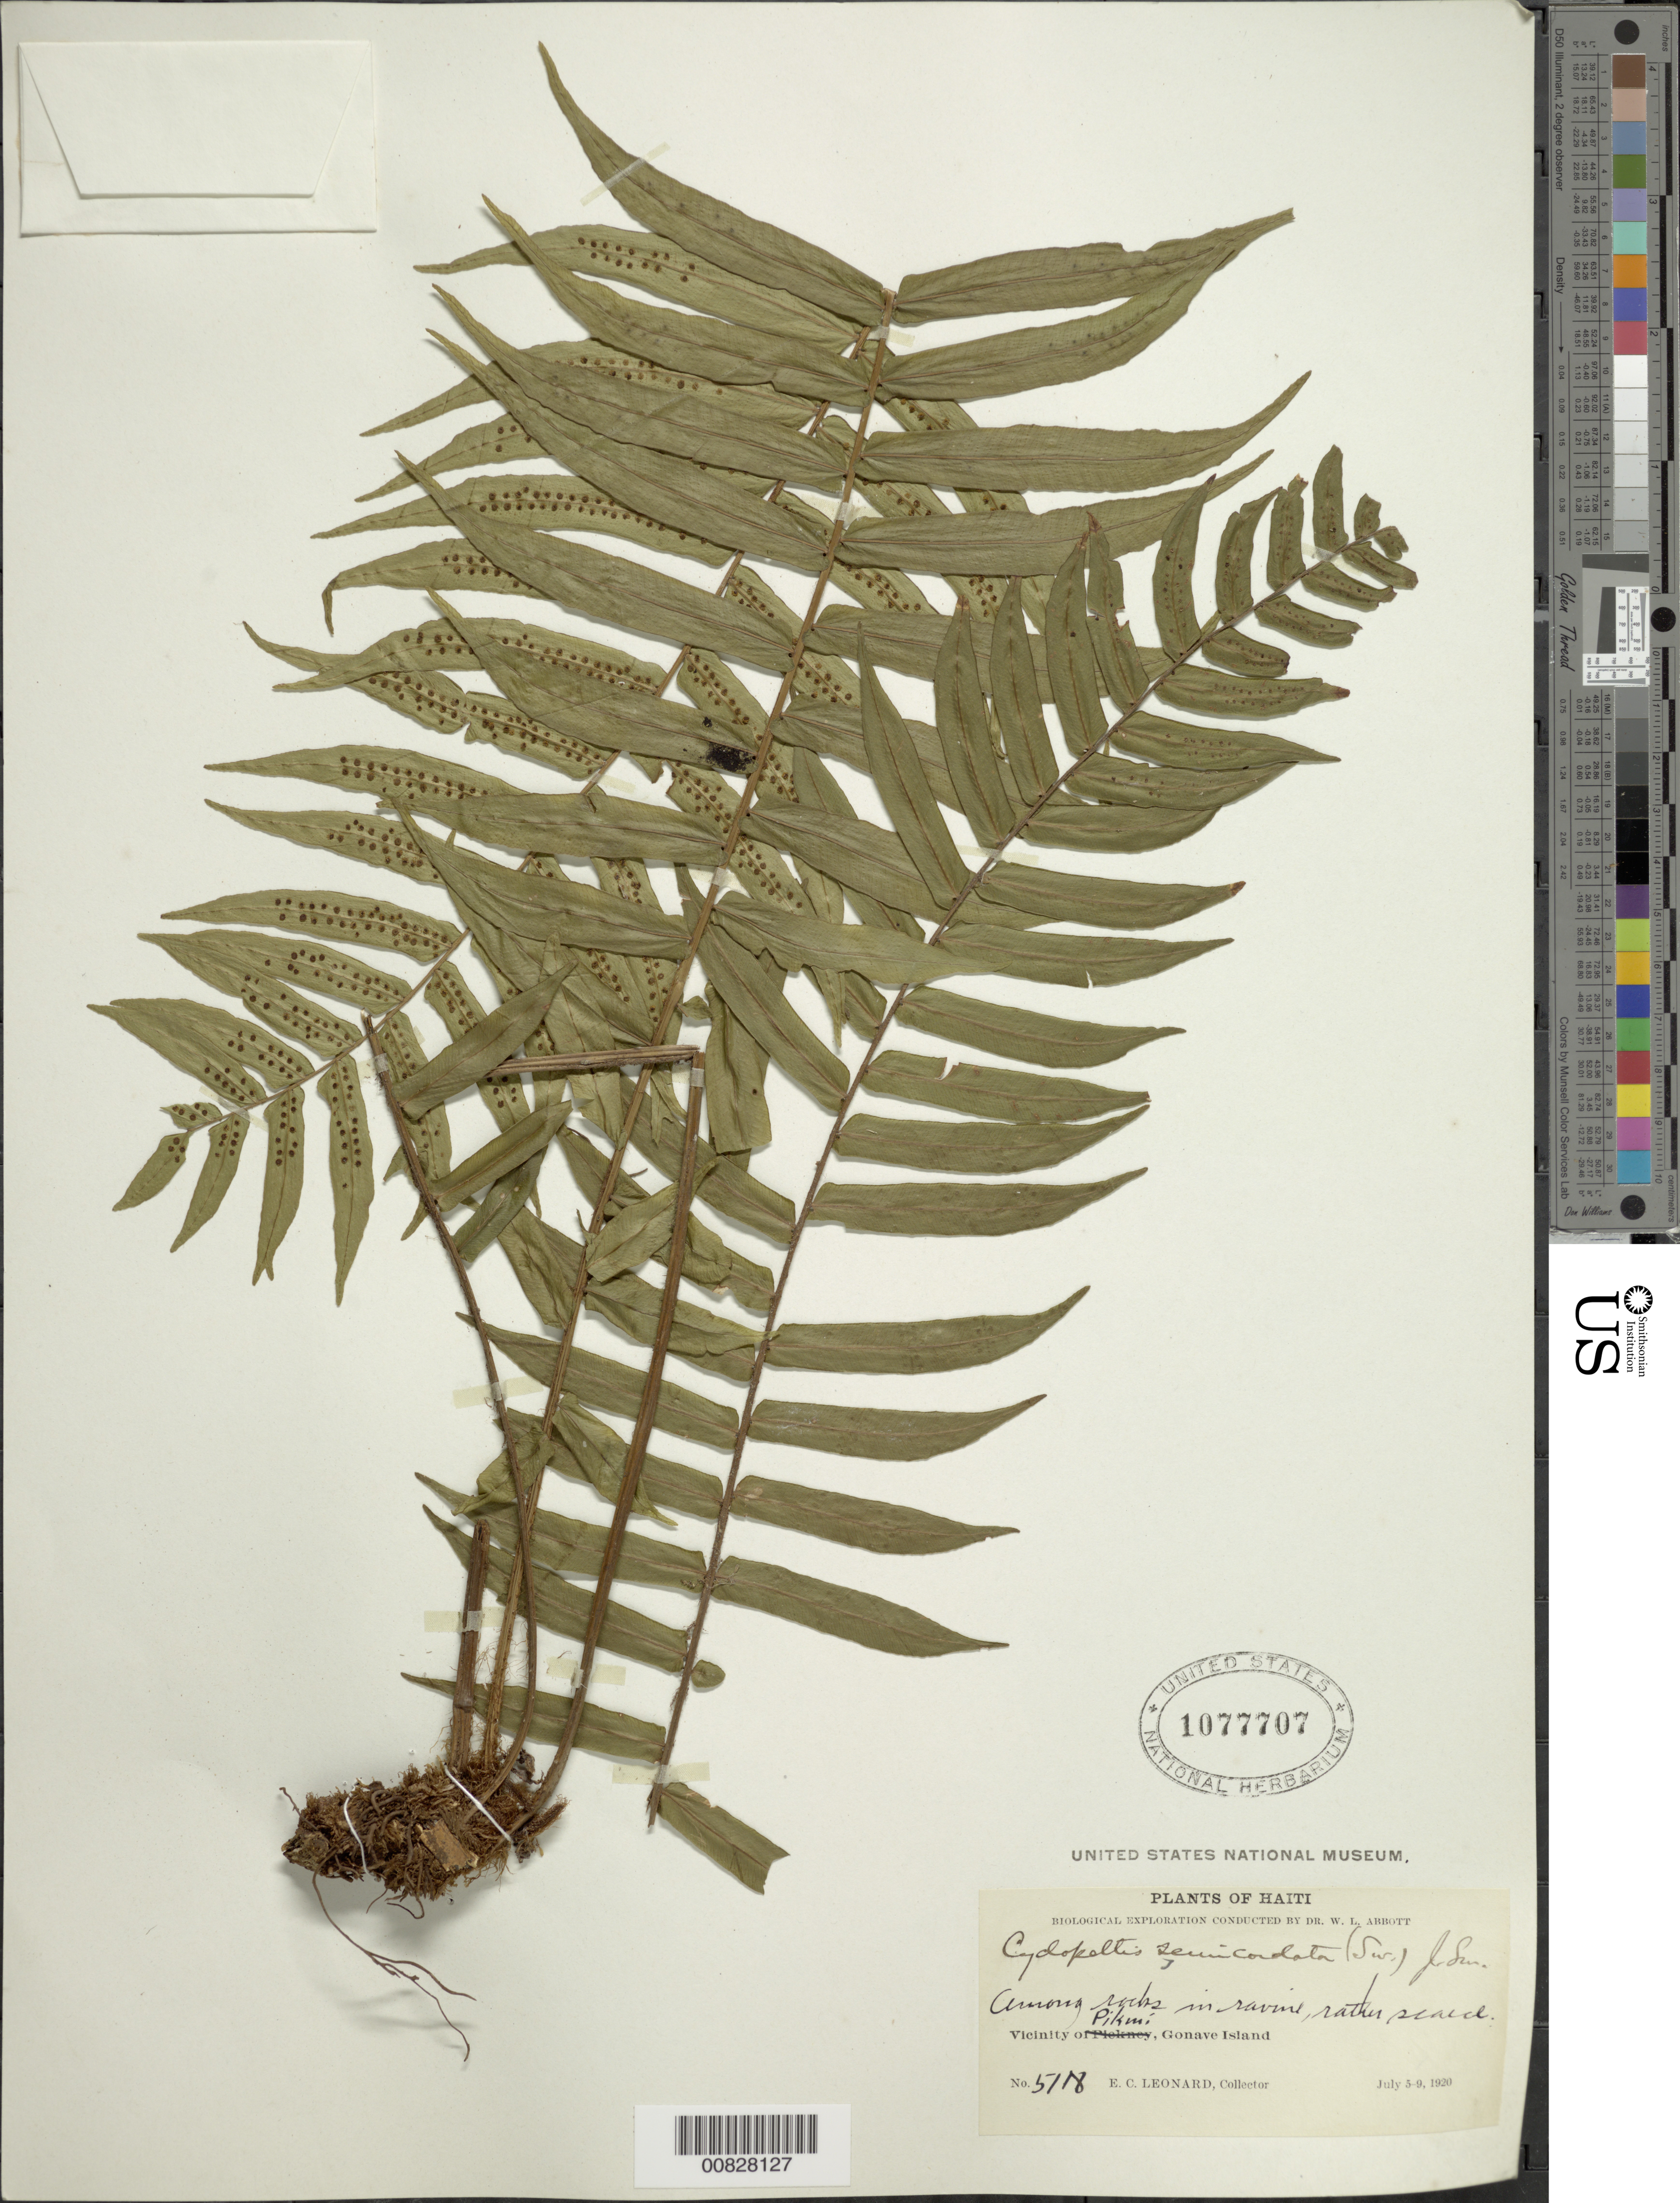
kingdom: Plantae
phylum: Tracheophyta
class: Polypodiopsida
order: Polypodiales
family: Lomariopsidaceae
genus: Cyclopeltis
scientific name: Cyclopeltis semicordata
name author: (Sw.) J. Sm.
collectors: E. C. Leonard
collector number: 5118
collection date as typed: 05 Jul 1920 to 09 Jul 1920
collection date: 1920-07-05/1920-07-09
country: Haiti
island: Hispaniola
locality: Gonave Island, vicinity Pikmi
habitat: Ravine, among rocks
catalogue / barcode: US 1077707